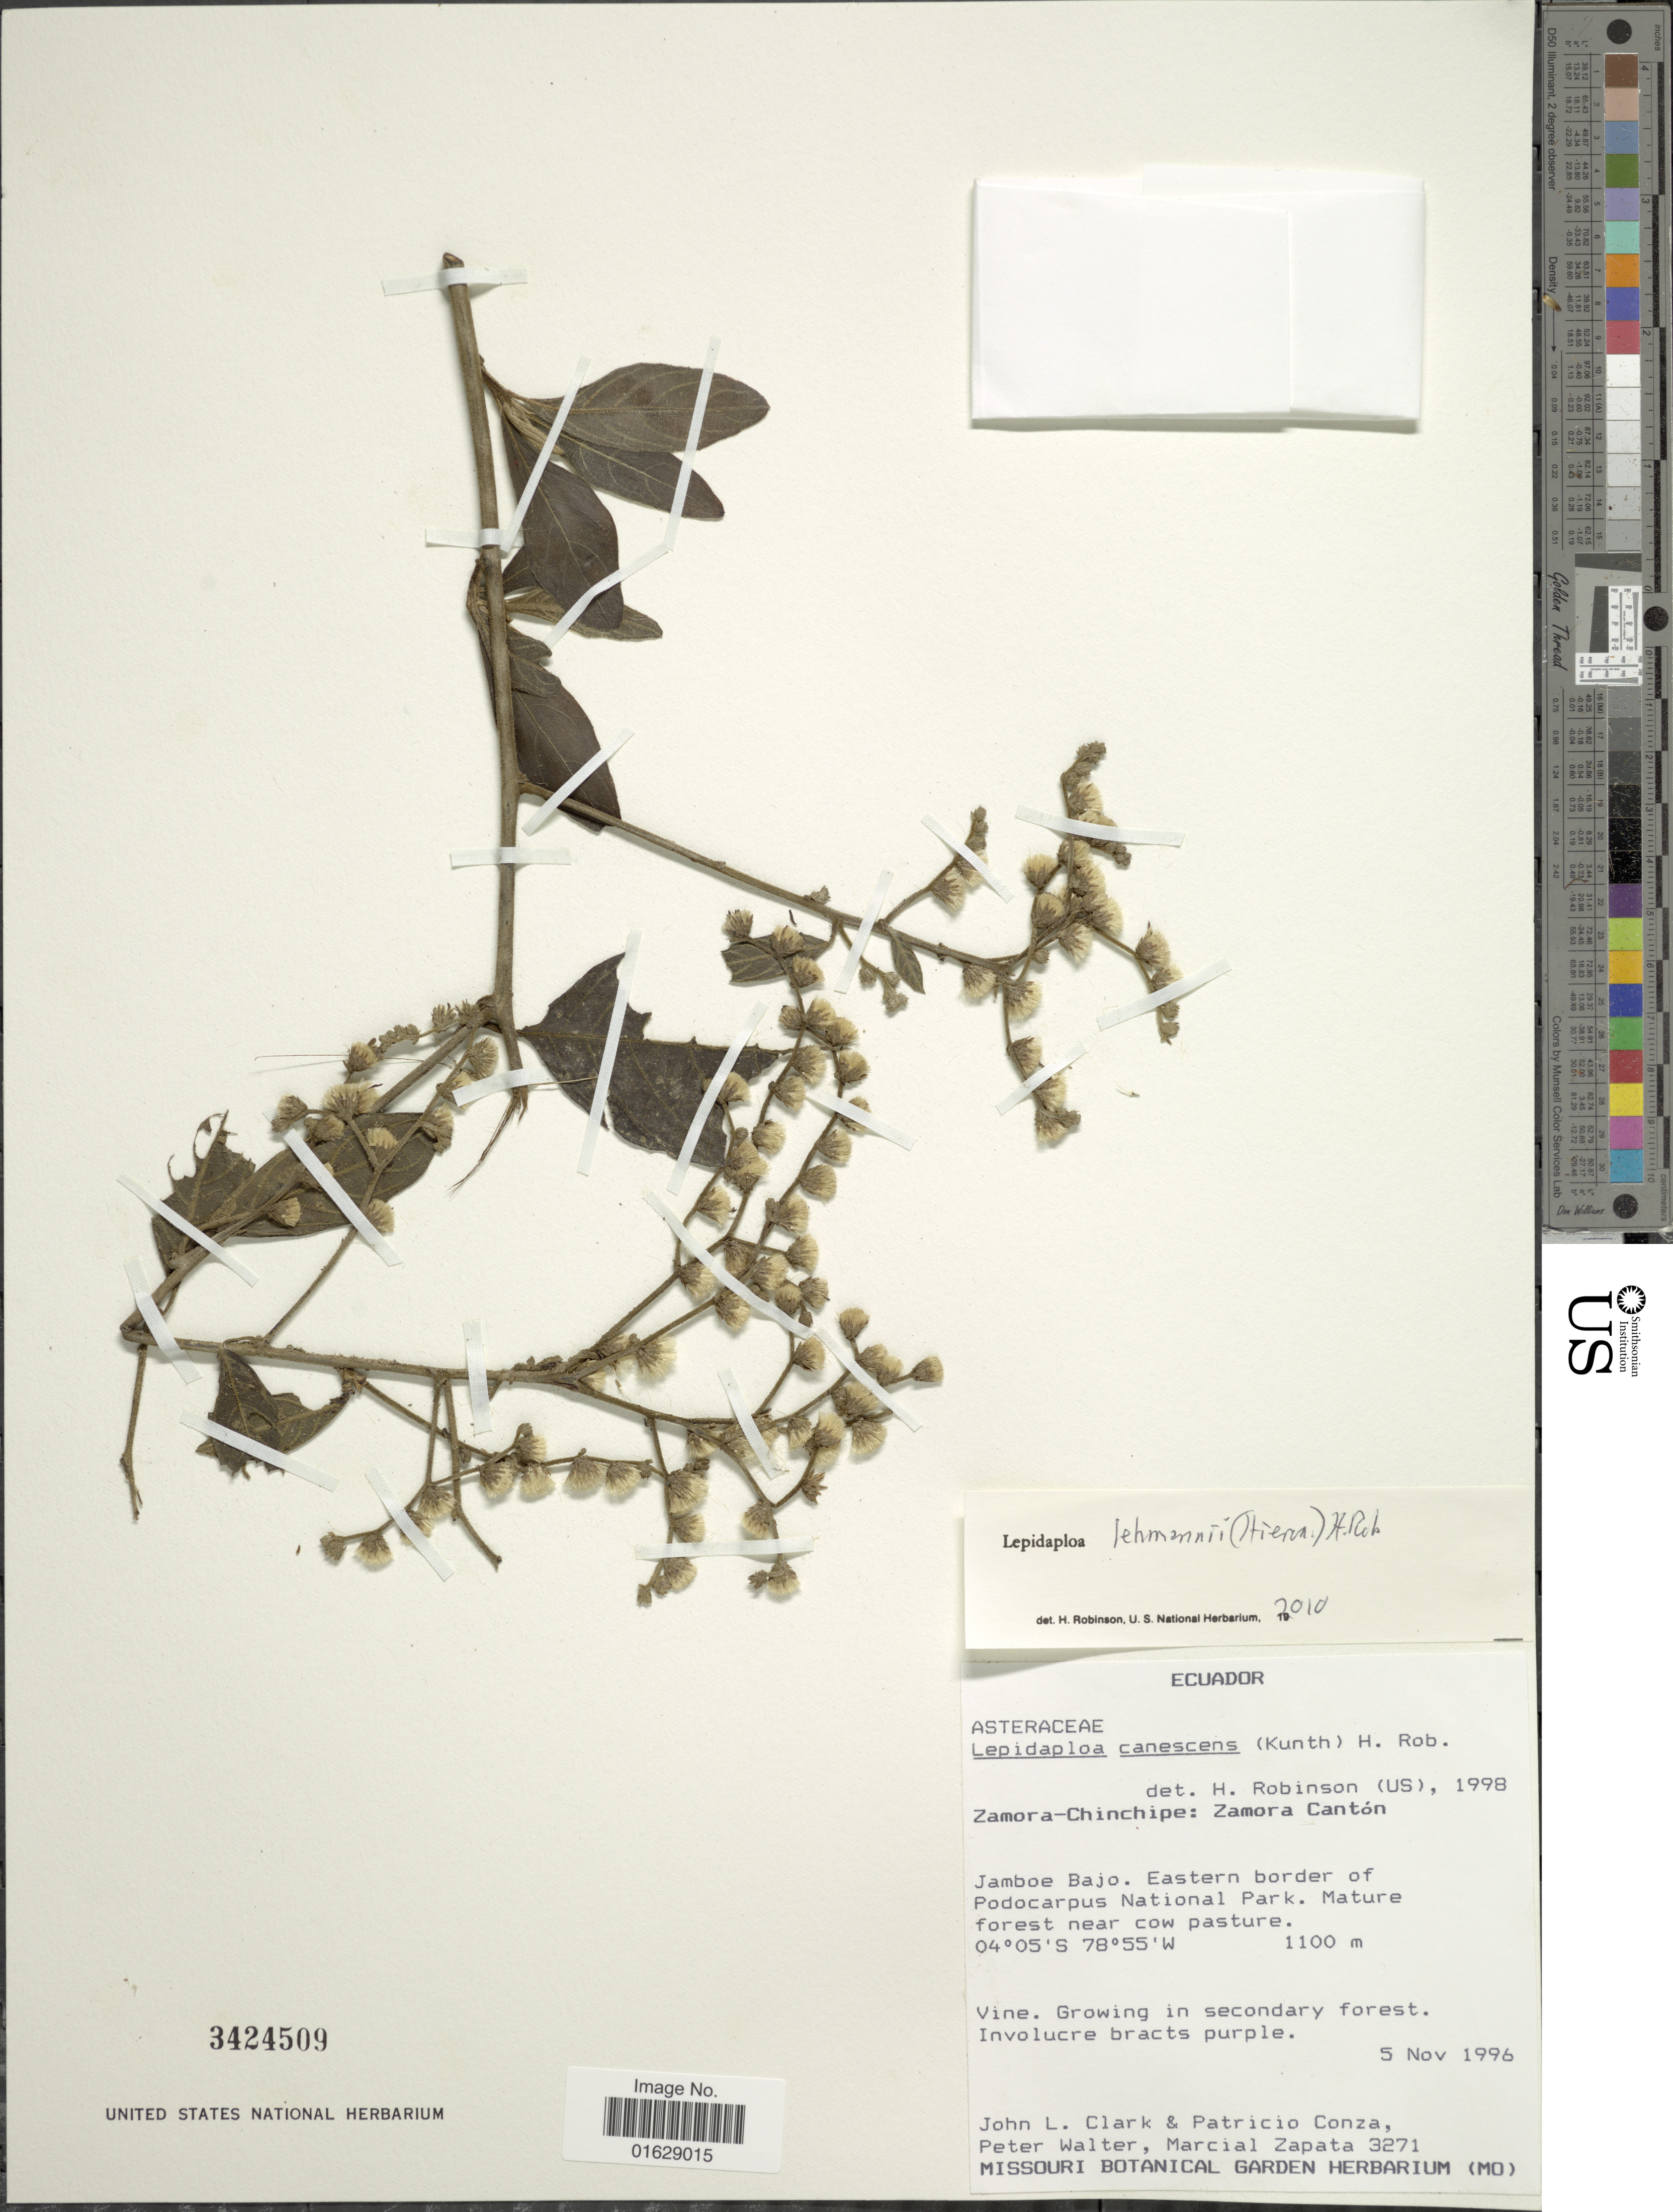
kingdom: Plantae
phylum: Tracheophyta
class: Magnoliopsida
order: Asterales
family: Asteraceae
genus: Lepidaploa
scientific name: Lepidaploa lehmannii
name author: (Hieron.) H. Rob.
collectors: J. L. Clark, P. Conza, P. Walter & M. Zapata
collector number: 3271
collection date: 1996-11-05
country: Ecuador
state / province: Zamora-Chinchipe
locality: Zamora Canton. Jamboe Bajo. Eastern border of Podocarpus National Park.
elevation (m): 1100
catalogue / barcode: US 3424509